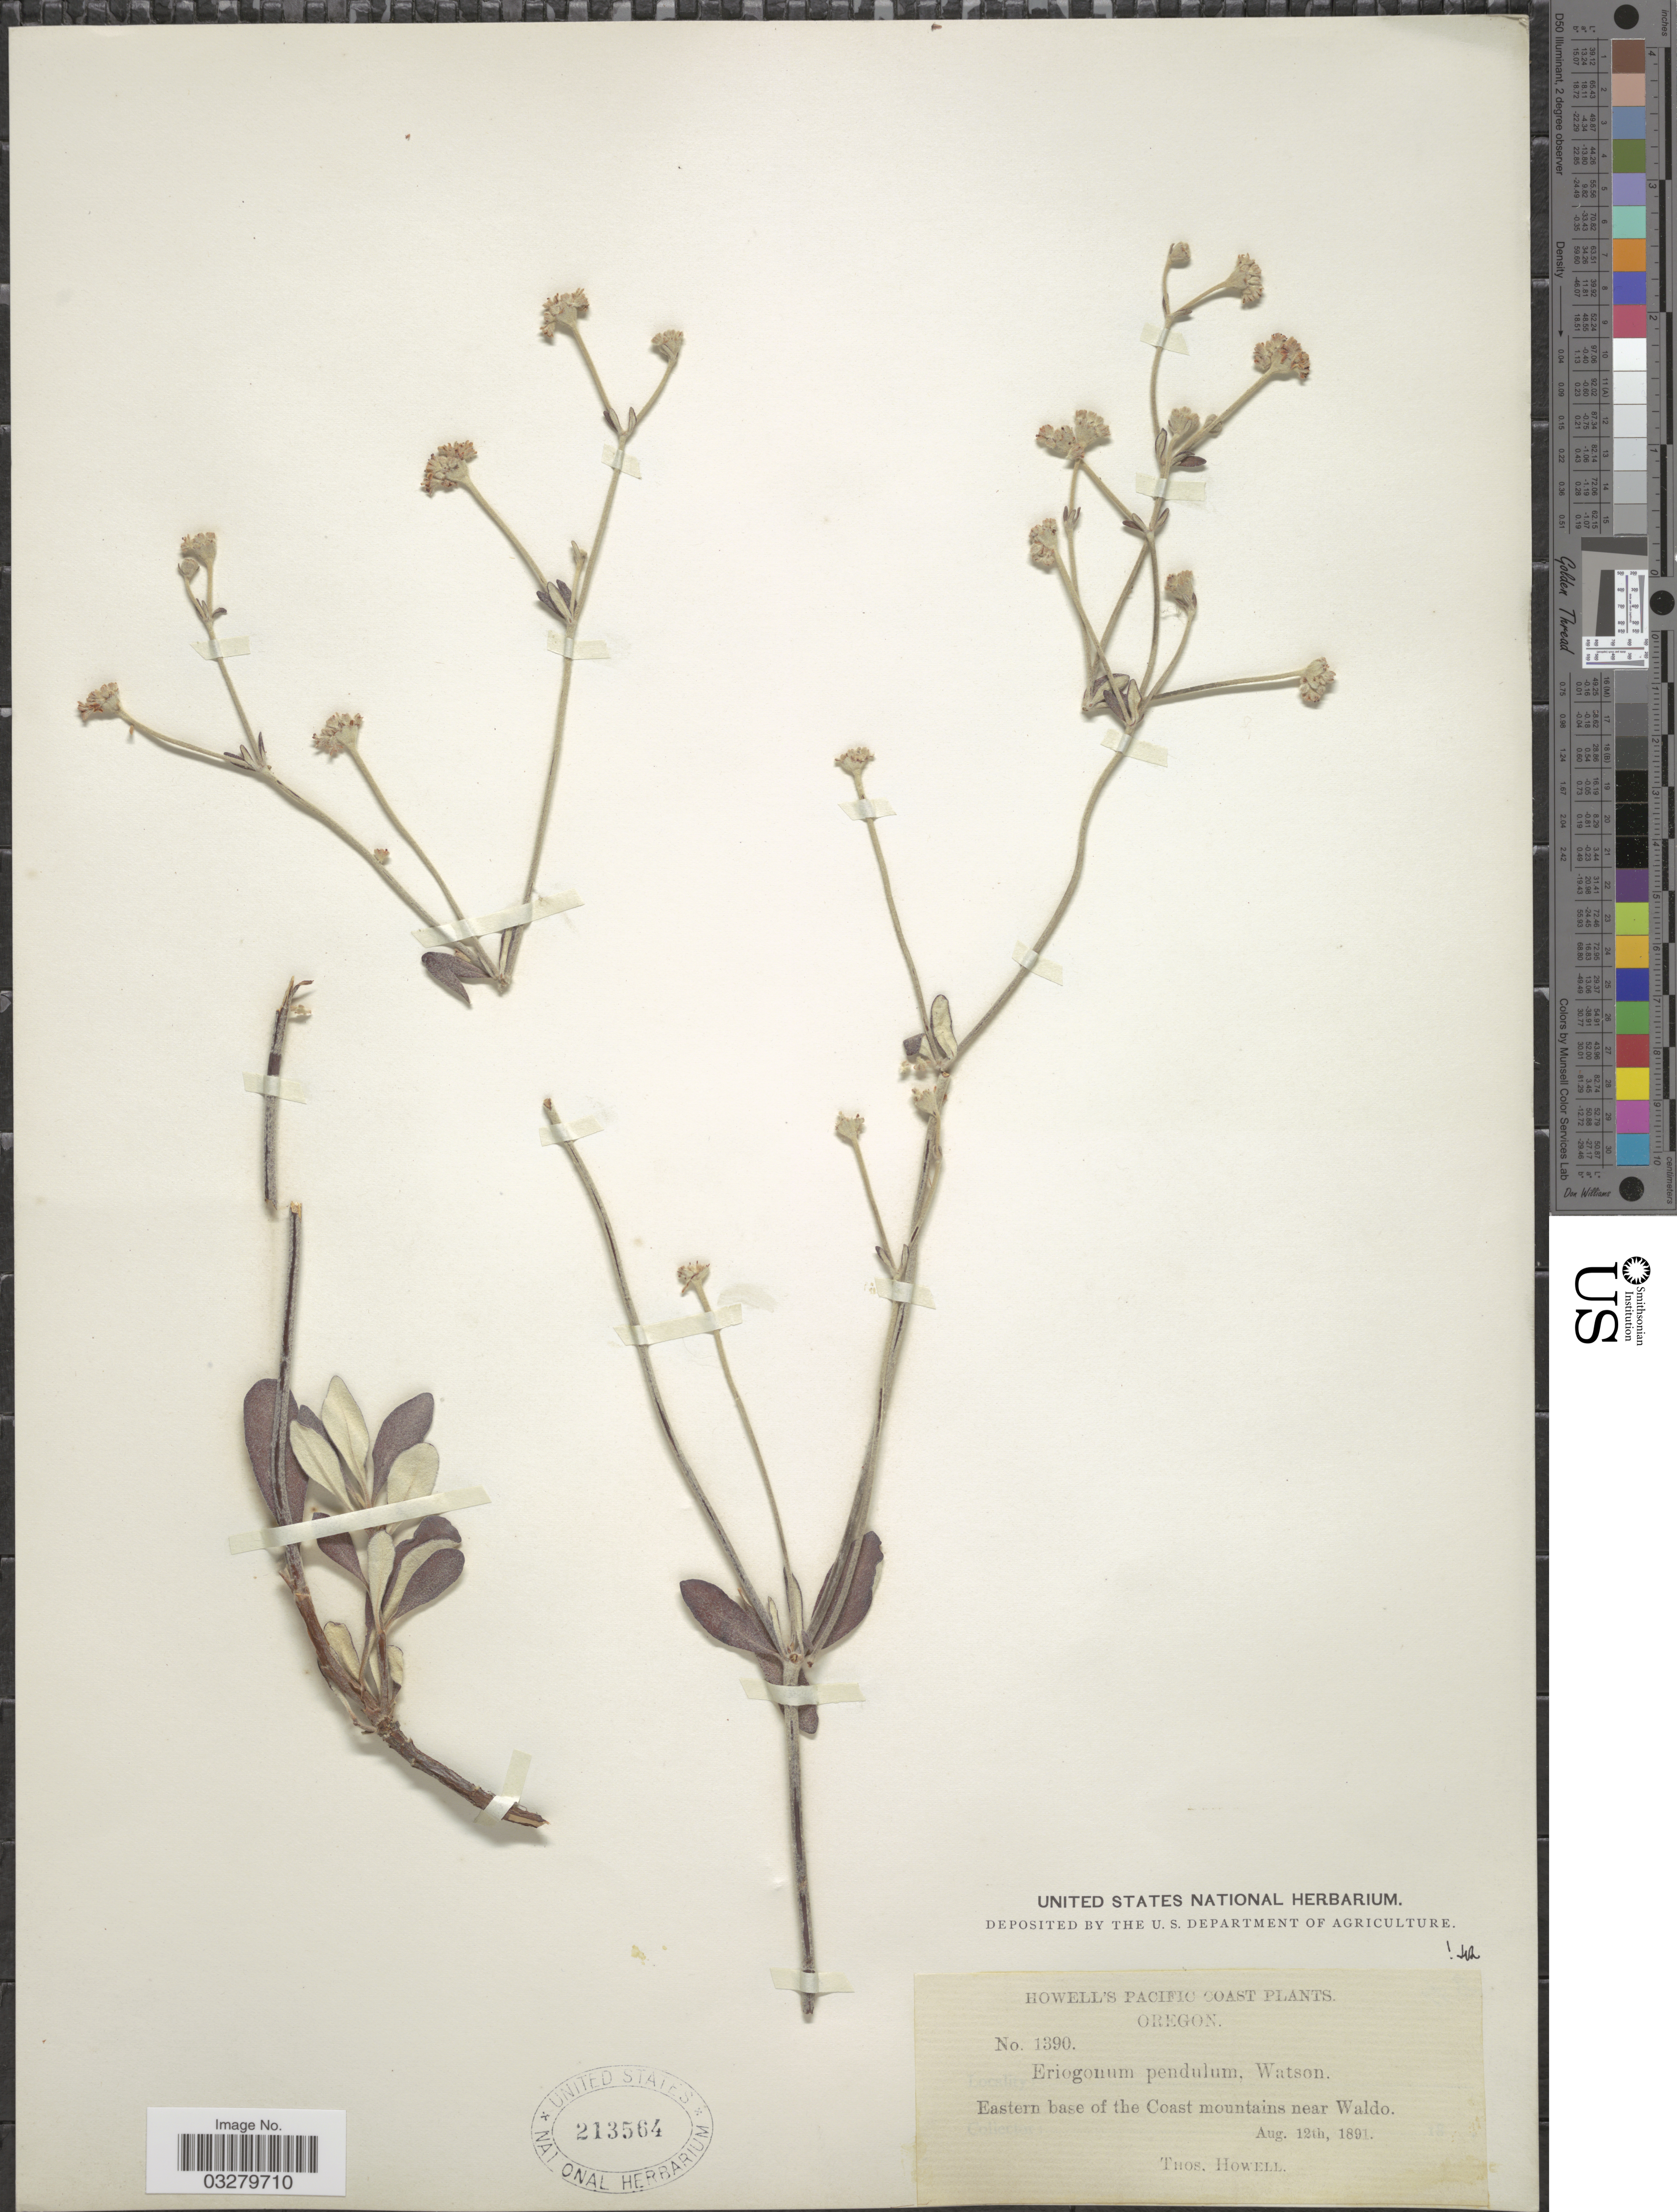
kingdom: Plantae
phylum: Tracheophyta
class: Magnoliopsida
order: Caryophyllales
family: Polygonaceae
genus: Eriogonum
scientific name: Eriogonum pendulum var. multiscapum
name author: S. Watson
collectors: T. Howell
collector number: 1390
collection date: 1891-08-12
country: United States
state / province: Oregon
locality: Eastern base of the Coast mountains near Waldo.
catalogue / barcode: US 213564